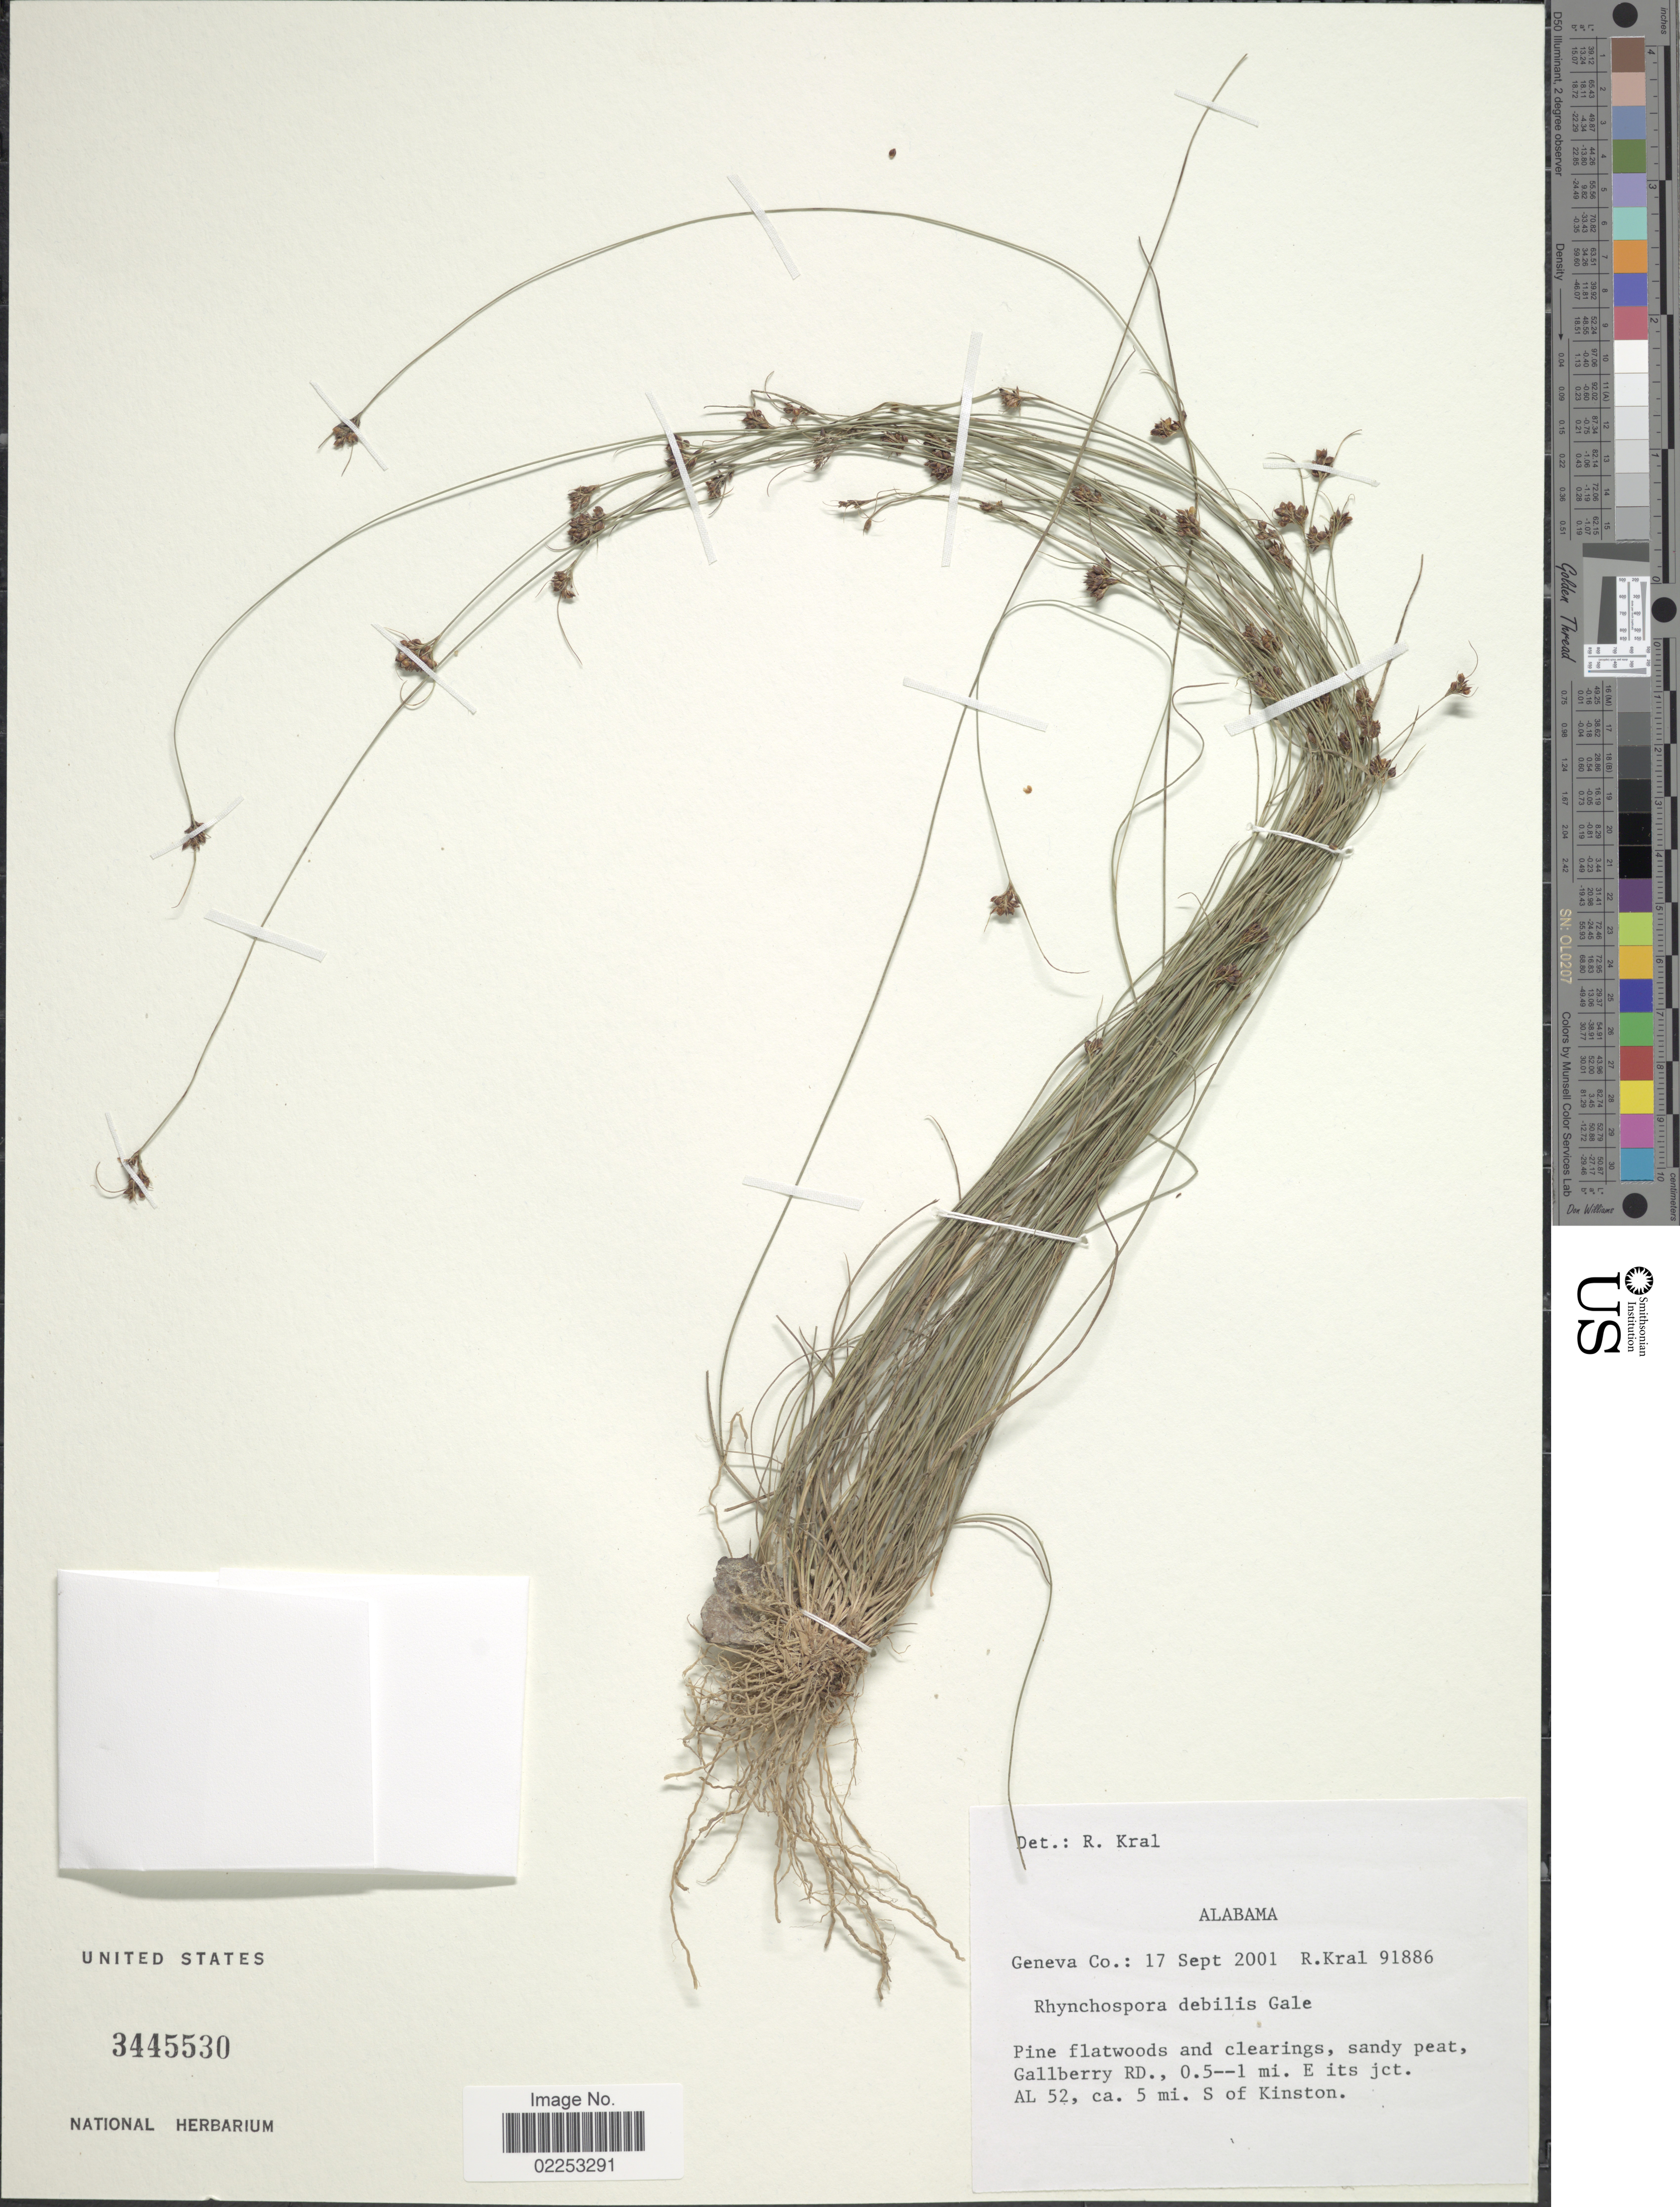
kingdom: Plantae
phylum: Tracheophyta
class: Liliopsida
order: Poales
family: Cyperaceae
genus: Rhynchospora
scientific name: Rhynchospora debilis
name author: Gale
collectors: R. Kral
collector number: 91886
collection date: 2001-09-17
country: United States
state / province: Alabama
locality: Geneva Co, Pine flatwoods and clearings, sandy peat, Gallberry RD/. 0.5--1 mi E its jct. AL 52, ca. 5 mi S of Kinston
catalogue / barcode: US 3445530